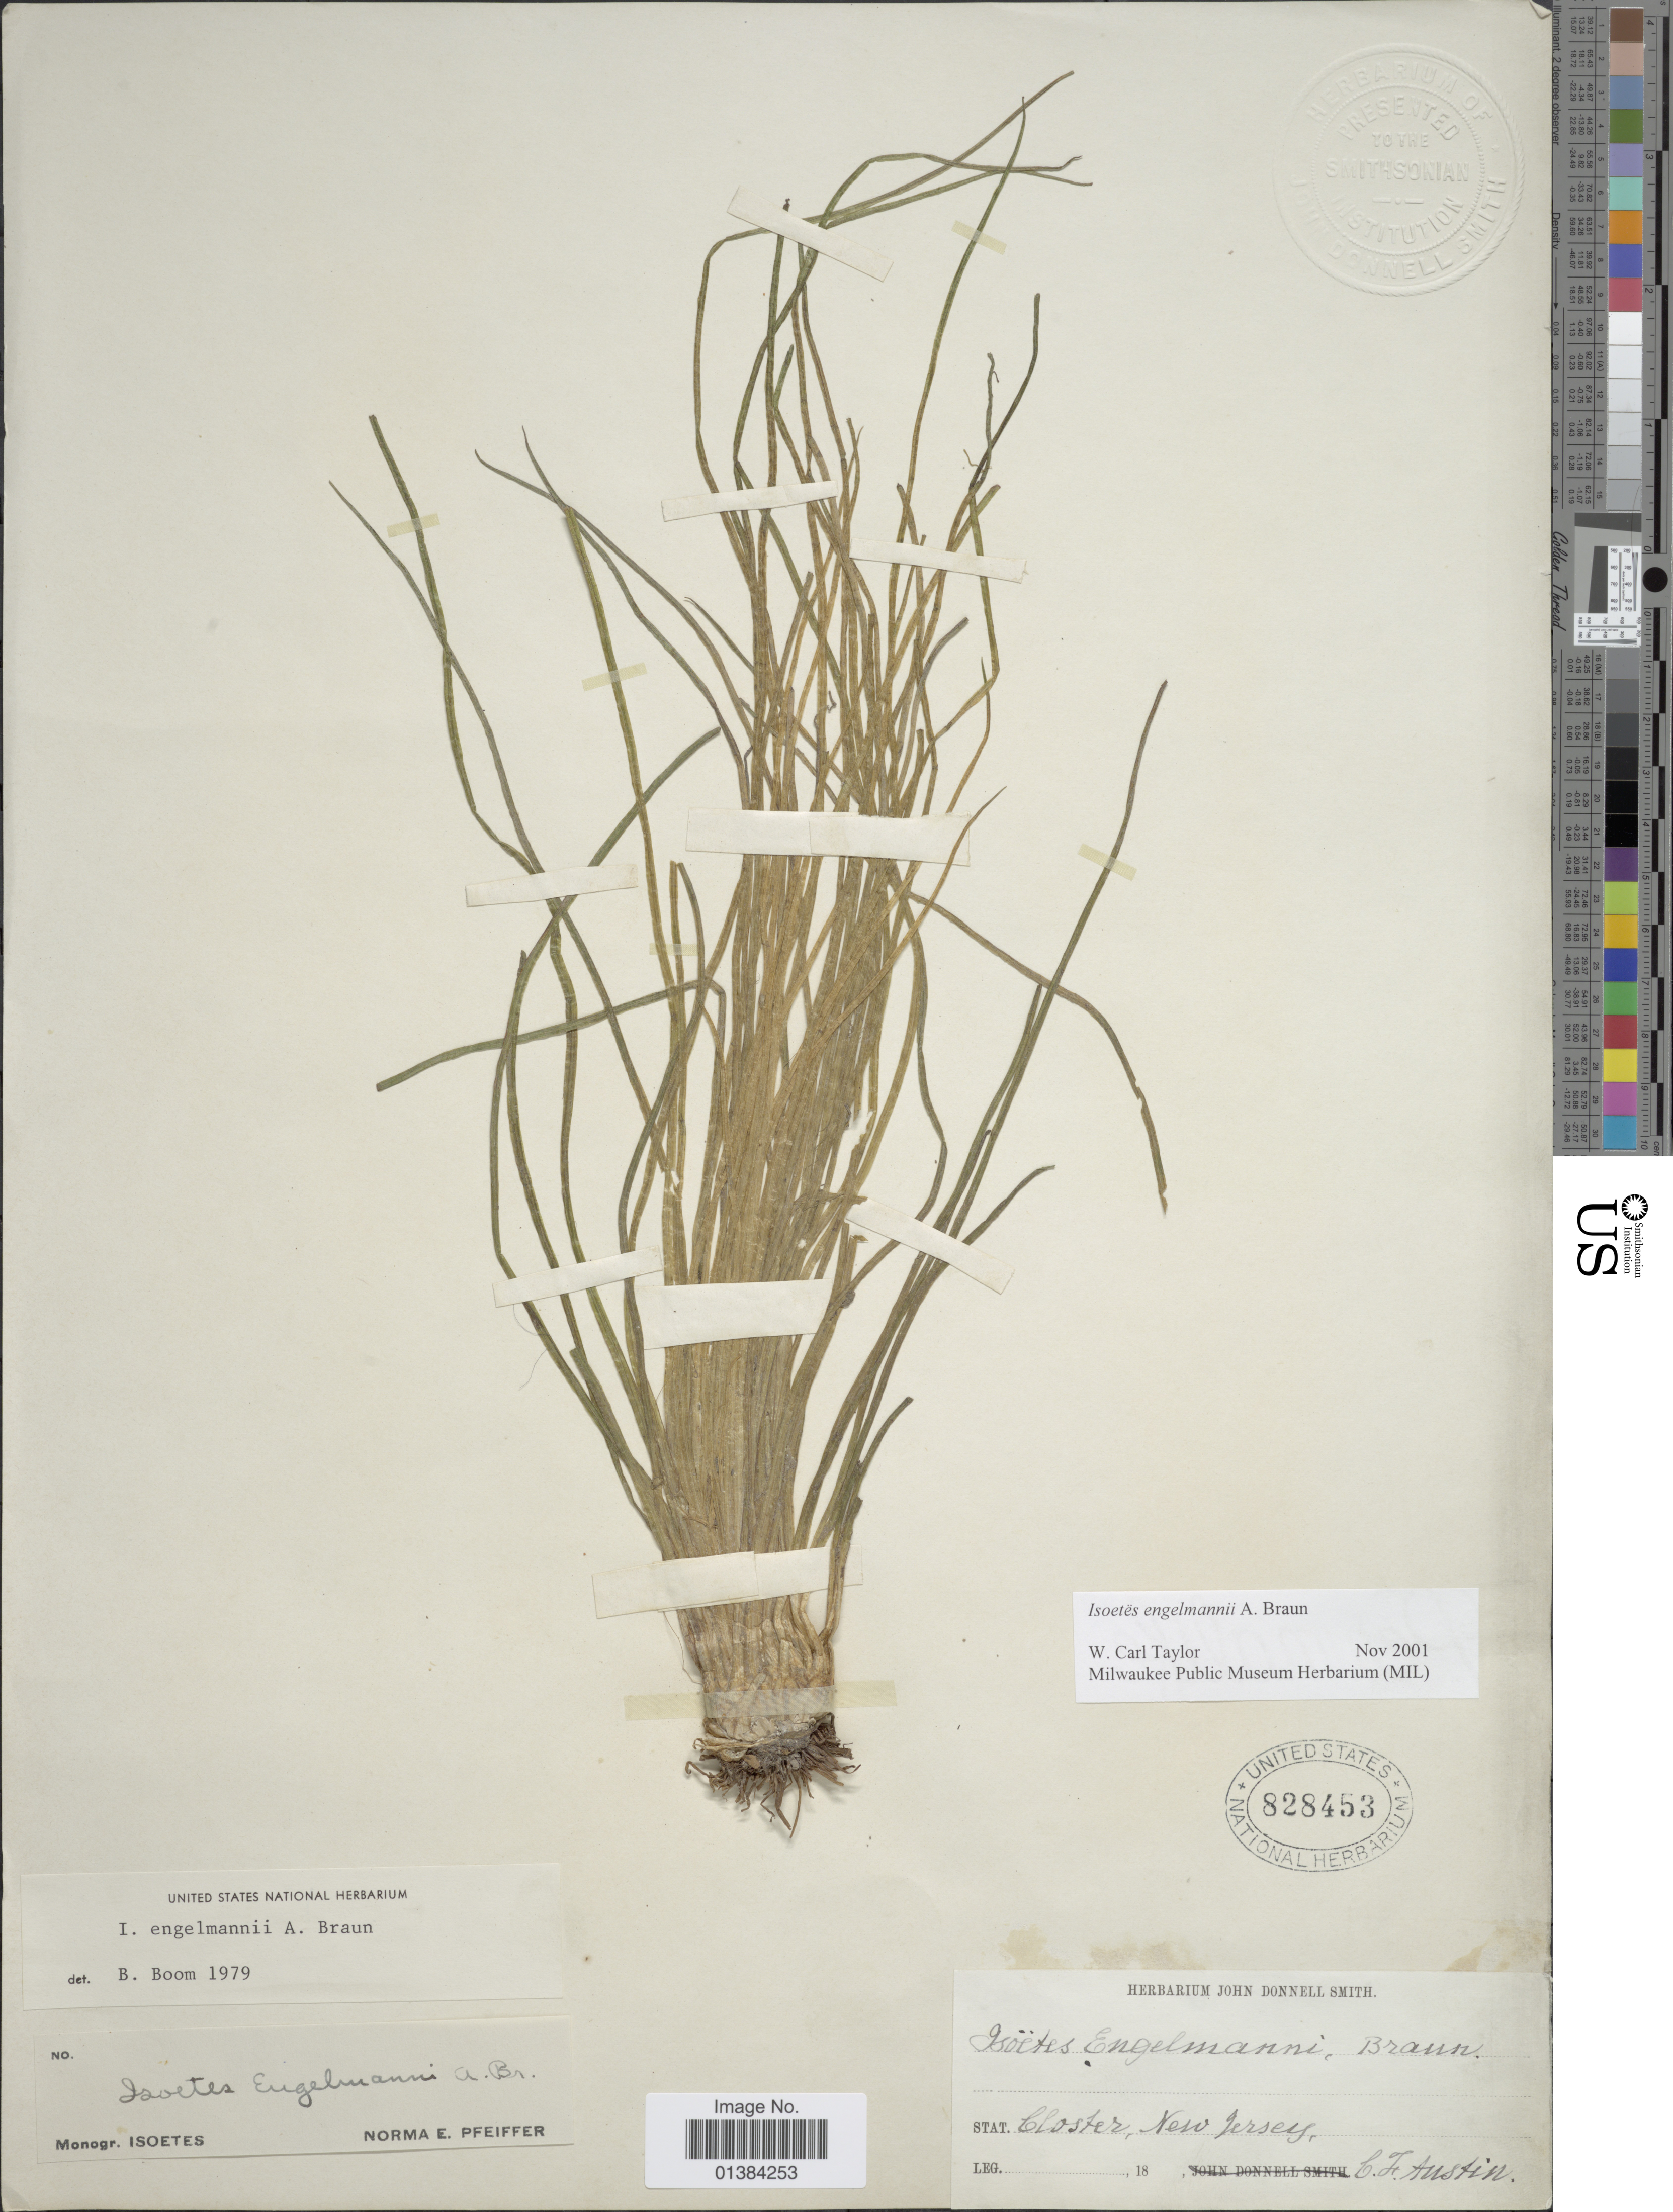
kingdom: Plantae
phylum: Tracheophyta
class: Lycopodiopsida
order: Isoetales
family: Isoetaceae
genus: Isoetes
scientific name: Isoetes engelmannii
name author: A. Braun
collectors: C. F. Austin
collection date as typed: Transcribed d/m/y: //18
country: United States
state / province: New Jersey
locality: Closter.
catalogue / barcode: US 828453